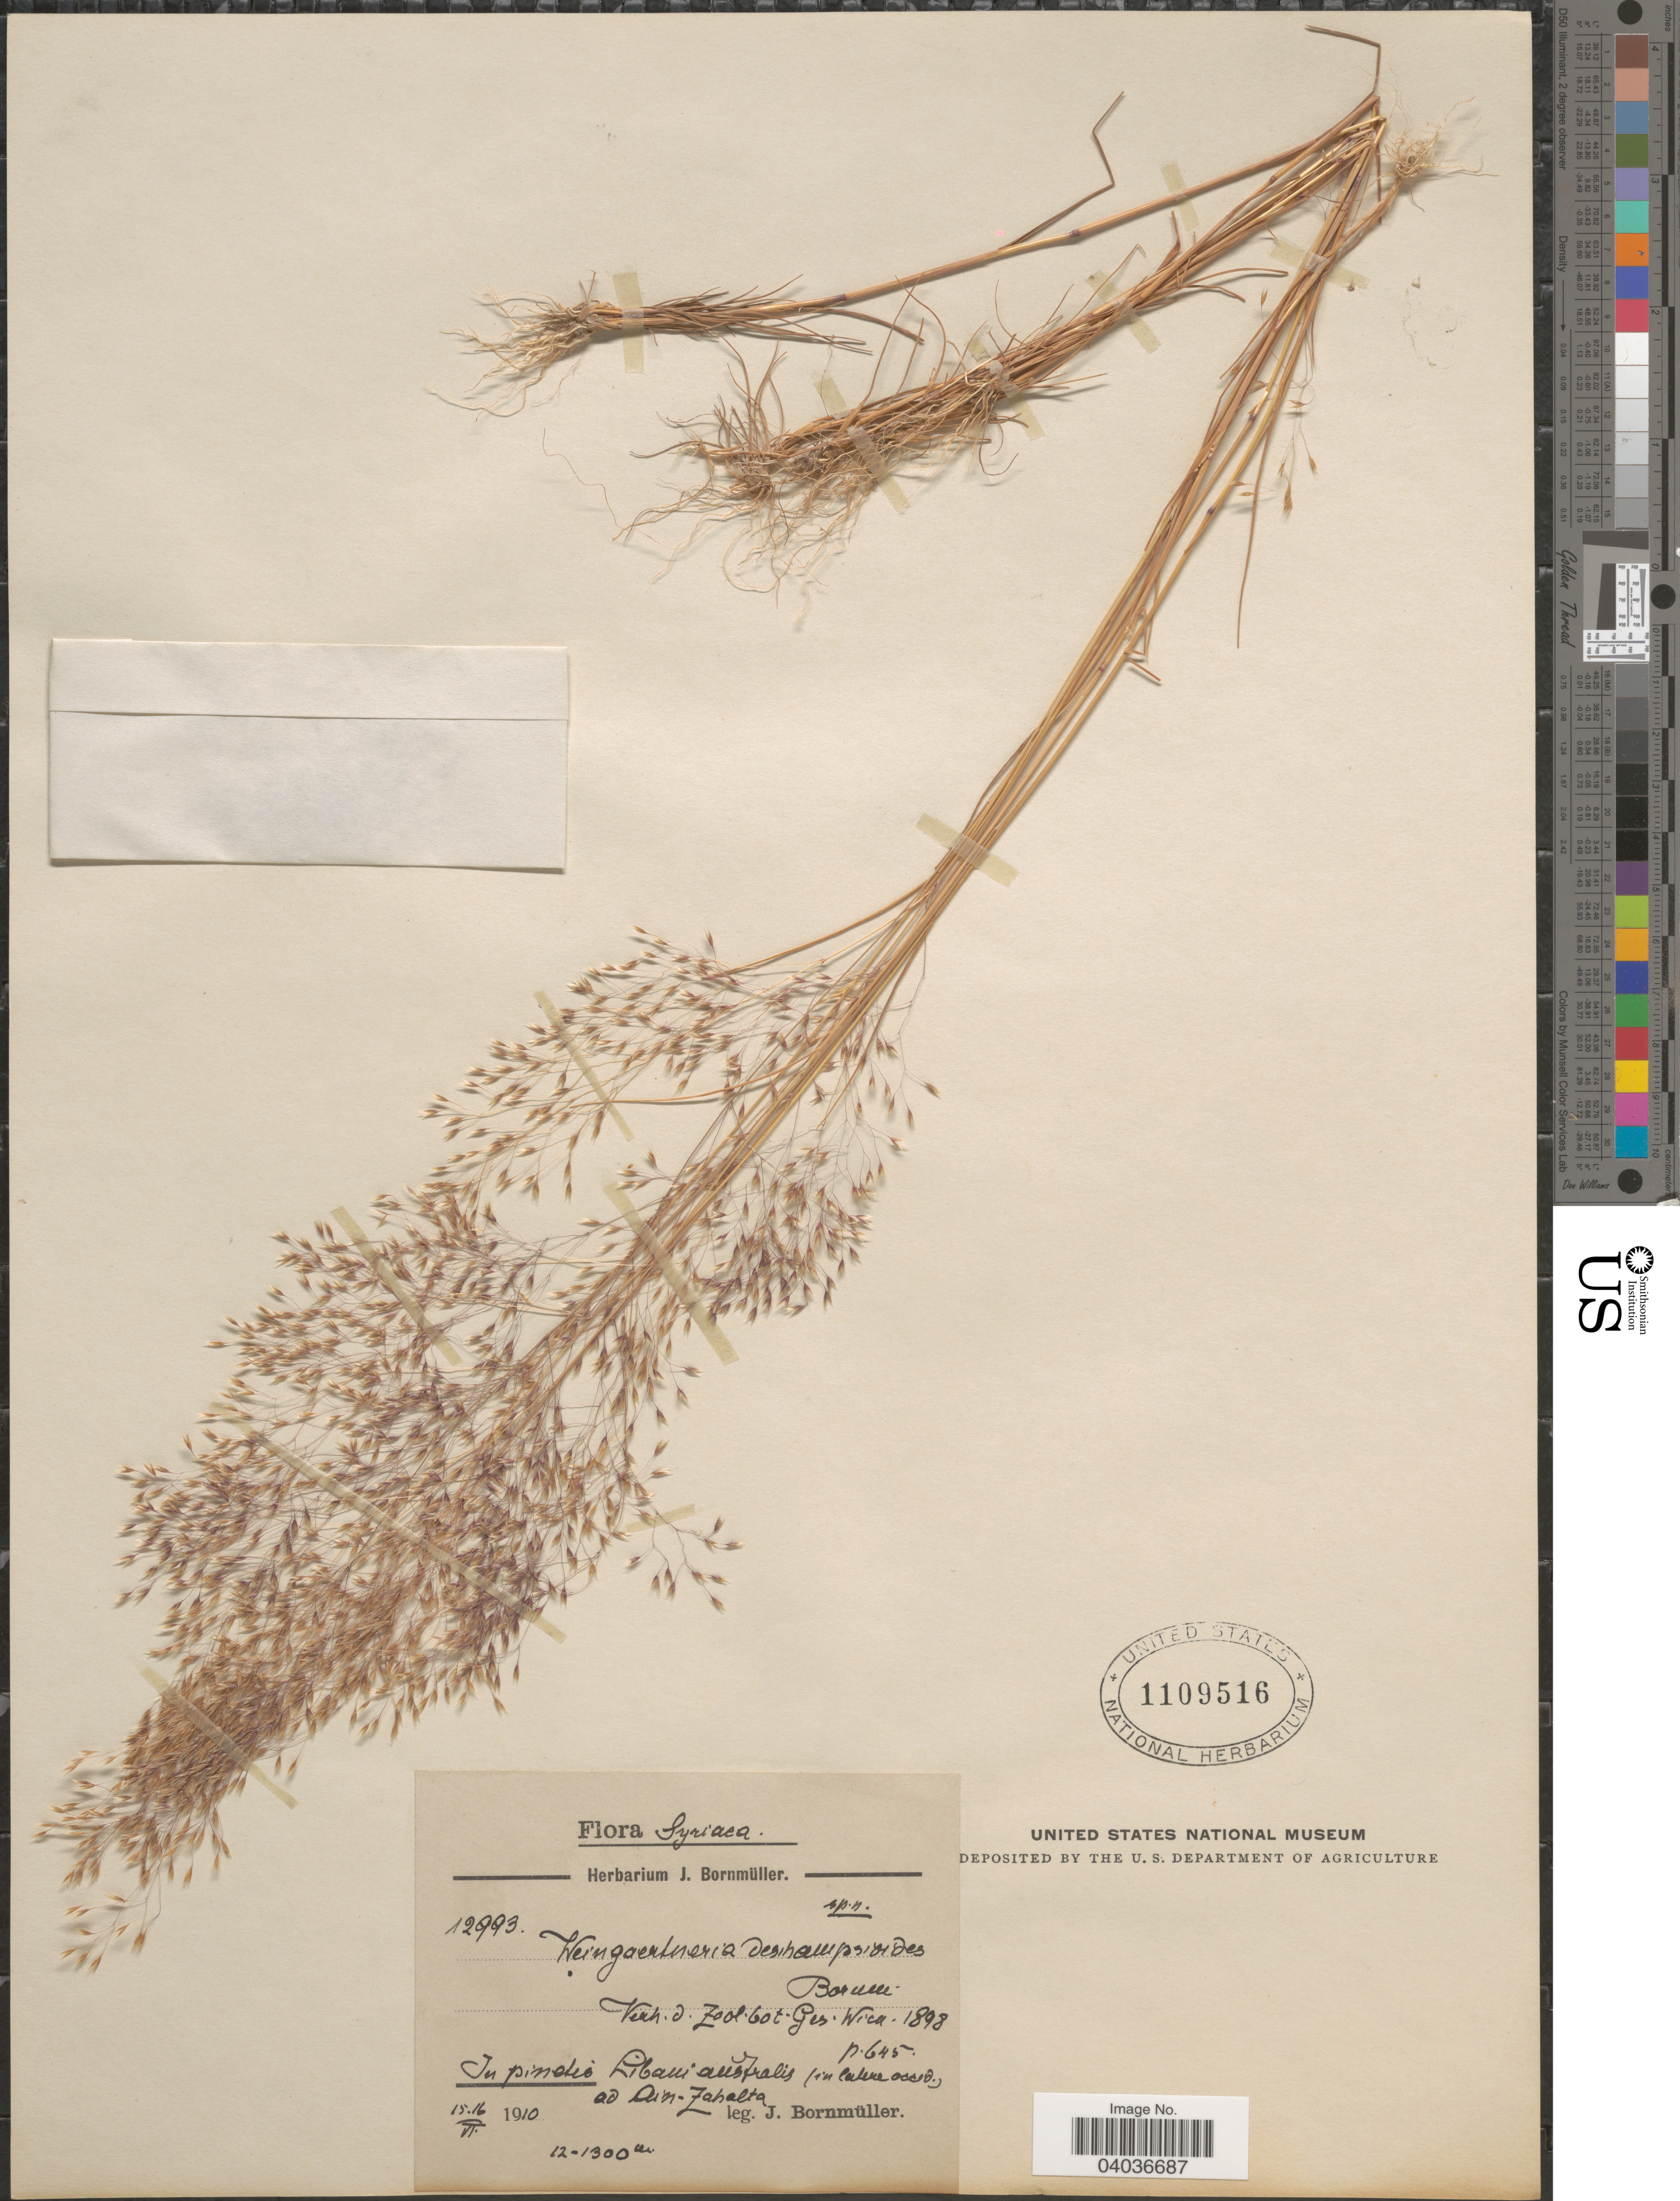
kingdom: Plantae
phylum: Tracheophyta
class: Liliopsida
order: Poales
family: Poaceae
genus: Corynephorus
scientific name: Corynephorus deschampsioides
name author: Bornm.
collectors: J. Bornmüller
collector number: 12993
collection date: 1910-06-15/1910-06-16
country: Syria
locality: In pinetis Libani australis (in latere occid. ad Ain-Zahalta).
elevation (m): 1200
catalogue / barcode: US 1109516